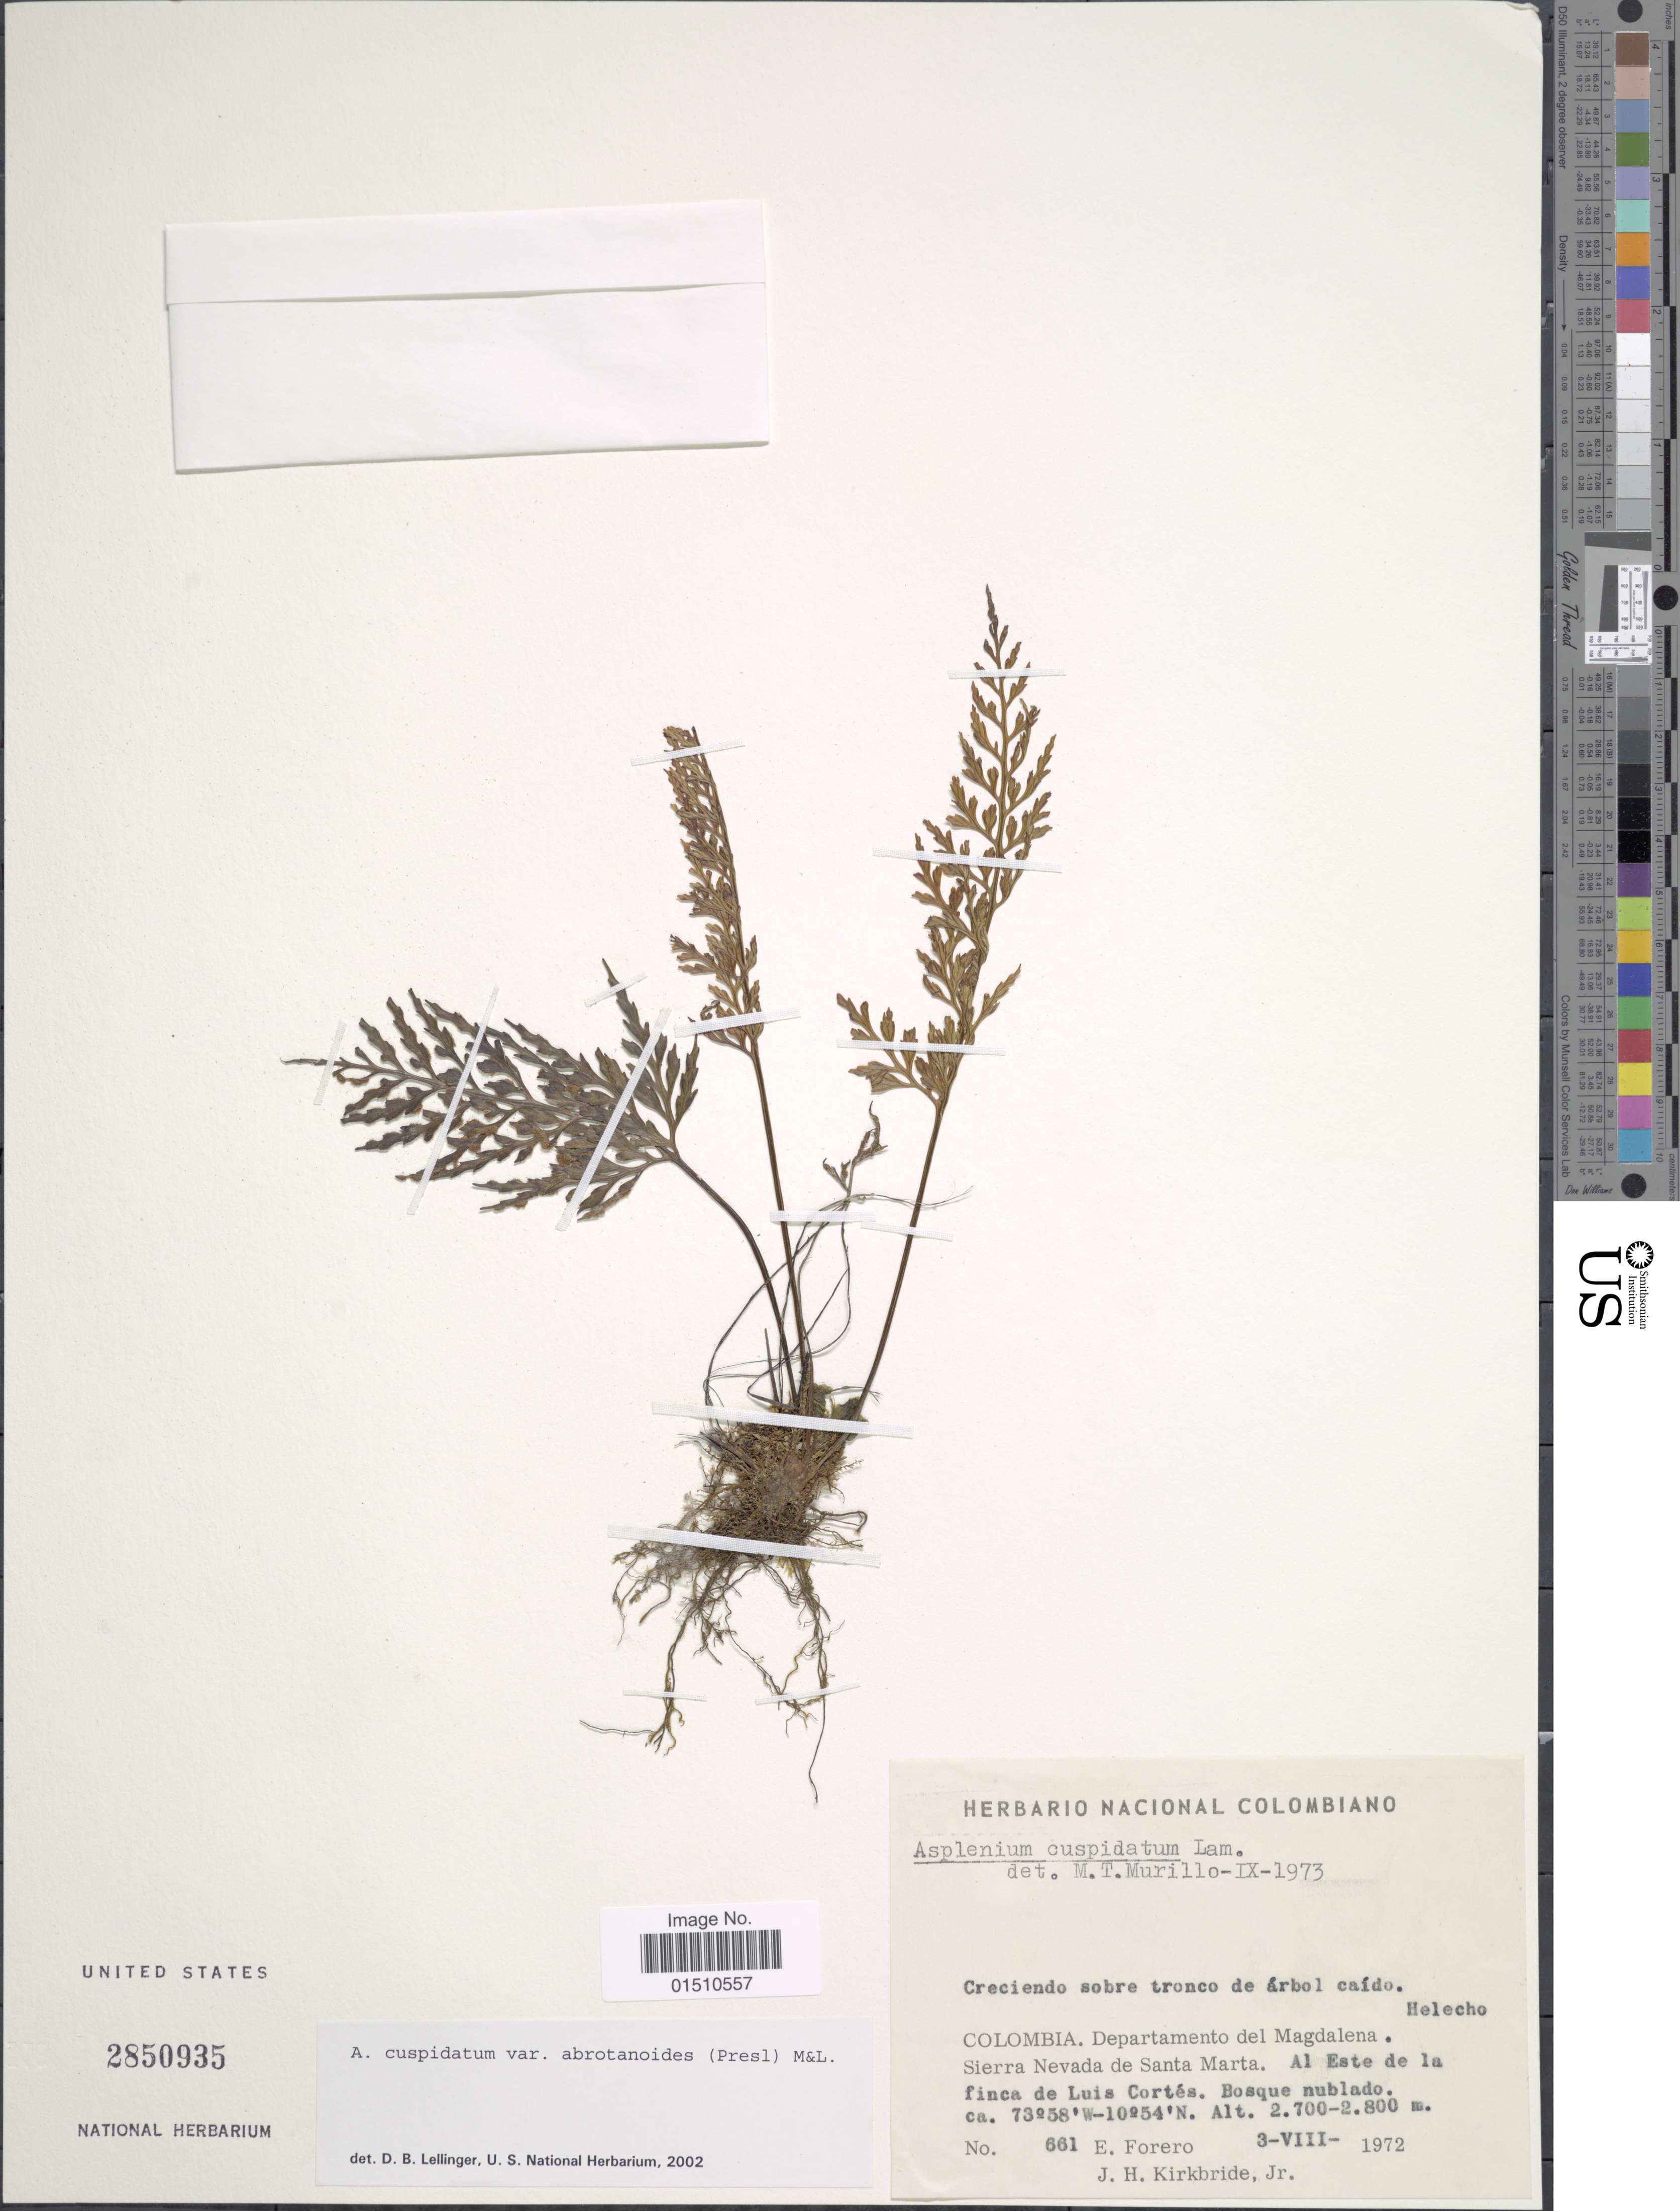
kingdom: Plantae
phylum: Tracheophyta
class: Polypodiopsida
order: Polypodiales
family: Aspleniaceae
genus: Asplenium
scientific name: Asplenium cuspidatum var. abrotanoides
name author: (C. Presl) C.V. Morton & Lellinger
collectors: E. Forero & J. H. Kirkbride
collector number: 661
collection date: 1972-08-03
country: Colombia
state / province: Magdalena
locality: Colombia, Departamento del Magdalena, Sierra Nevada de Santa Marta. Al Este de la finca de Luis Cortesm Boque nublado.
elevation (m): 2700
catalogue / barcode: US 2850935